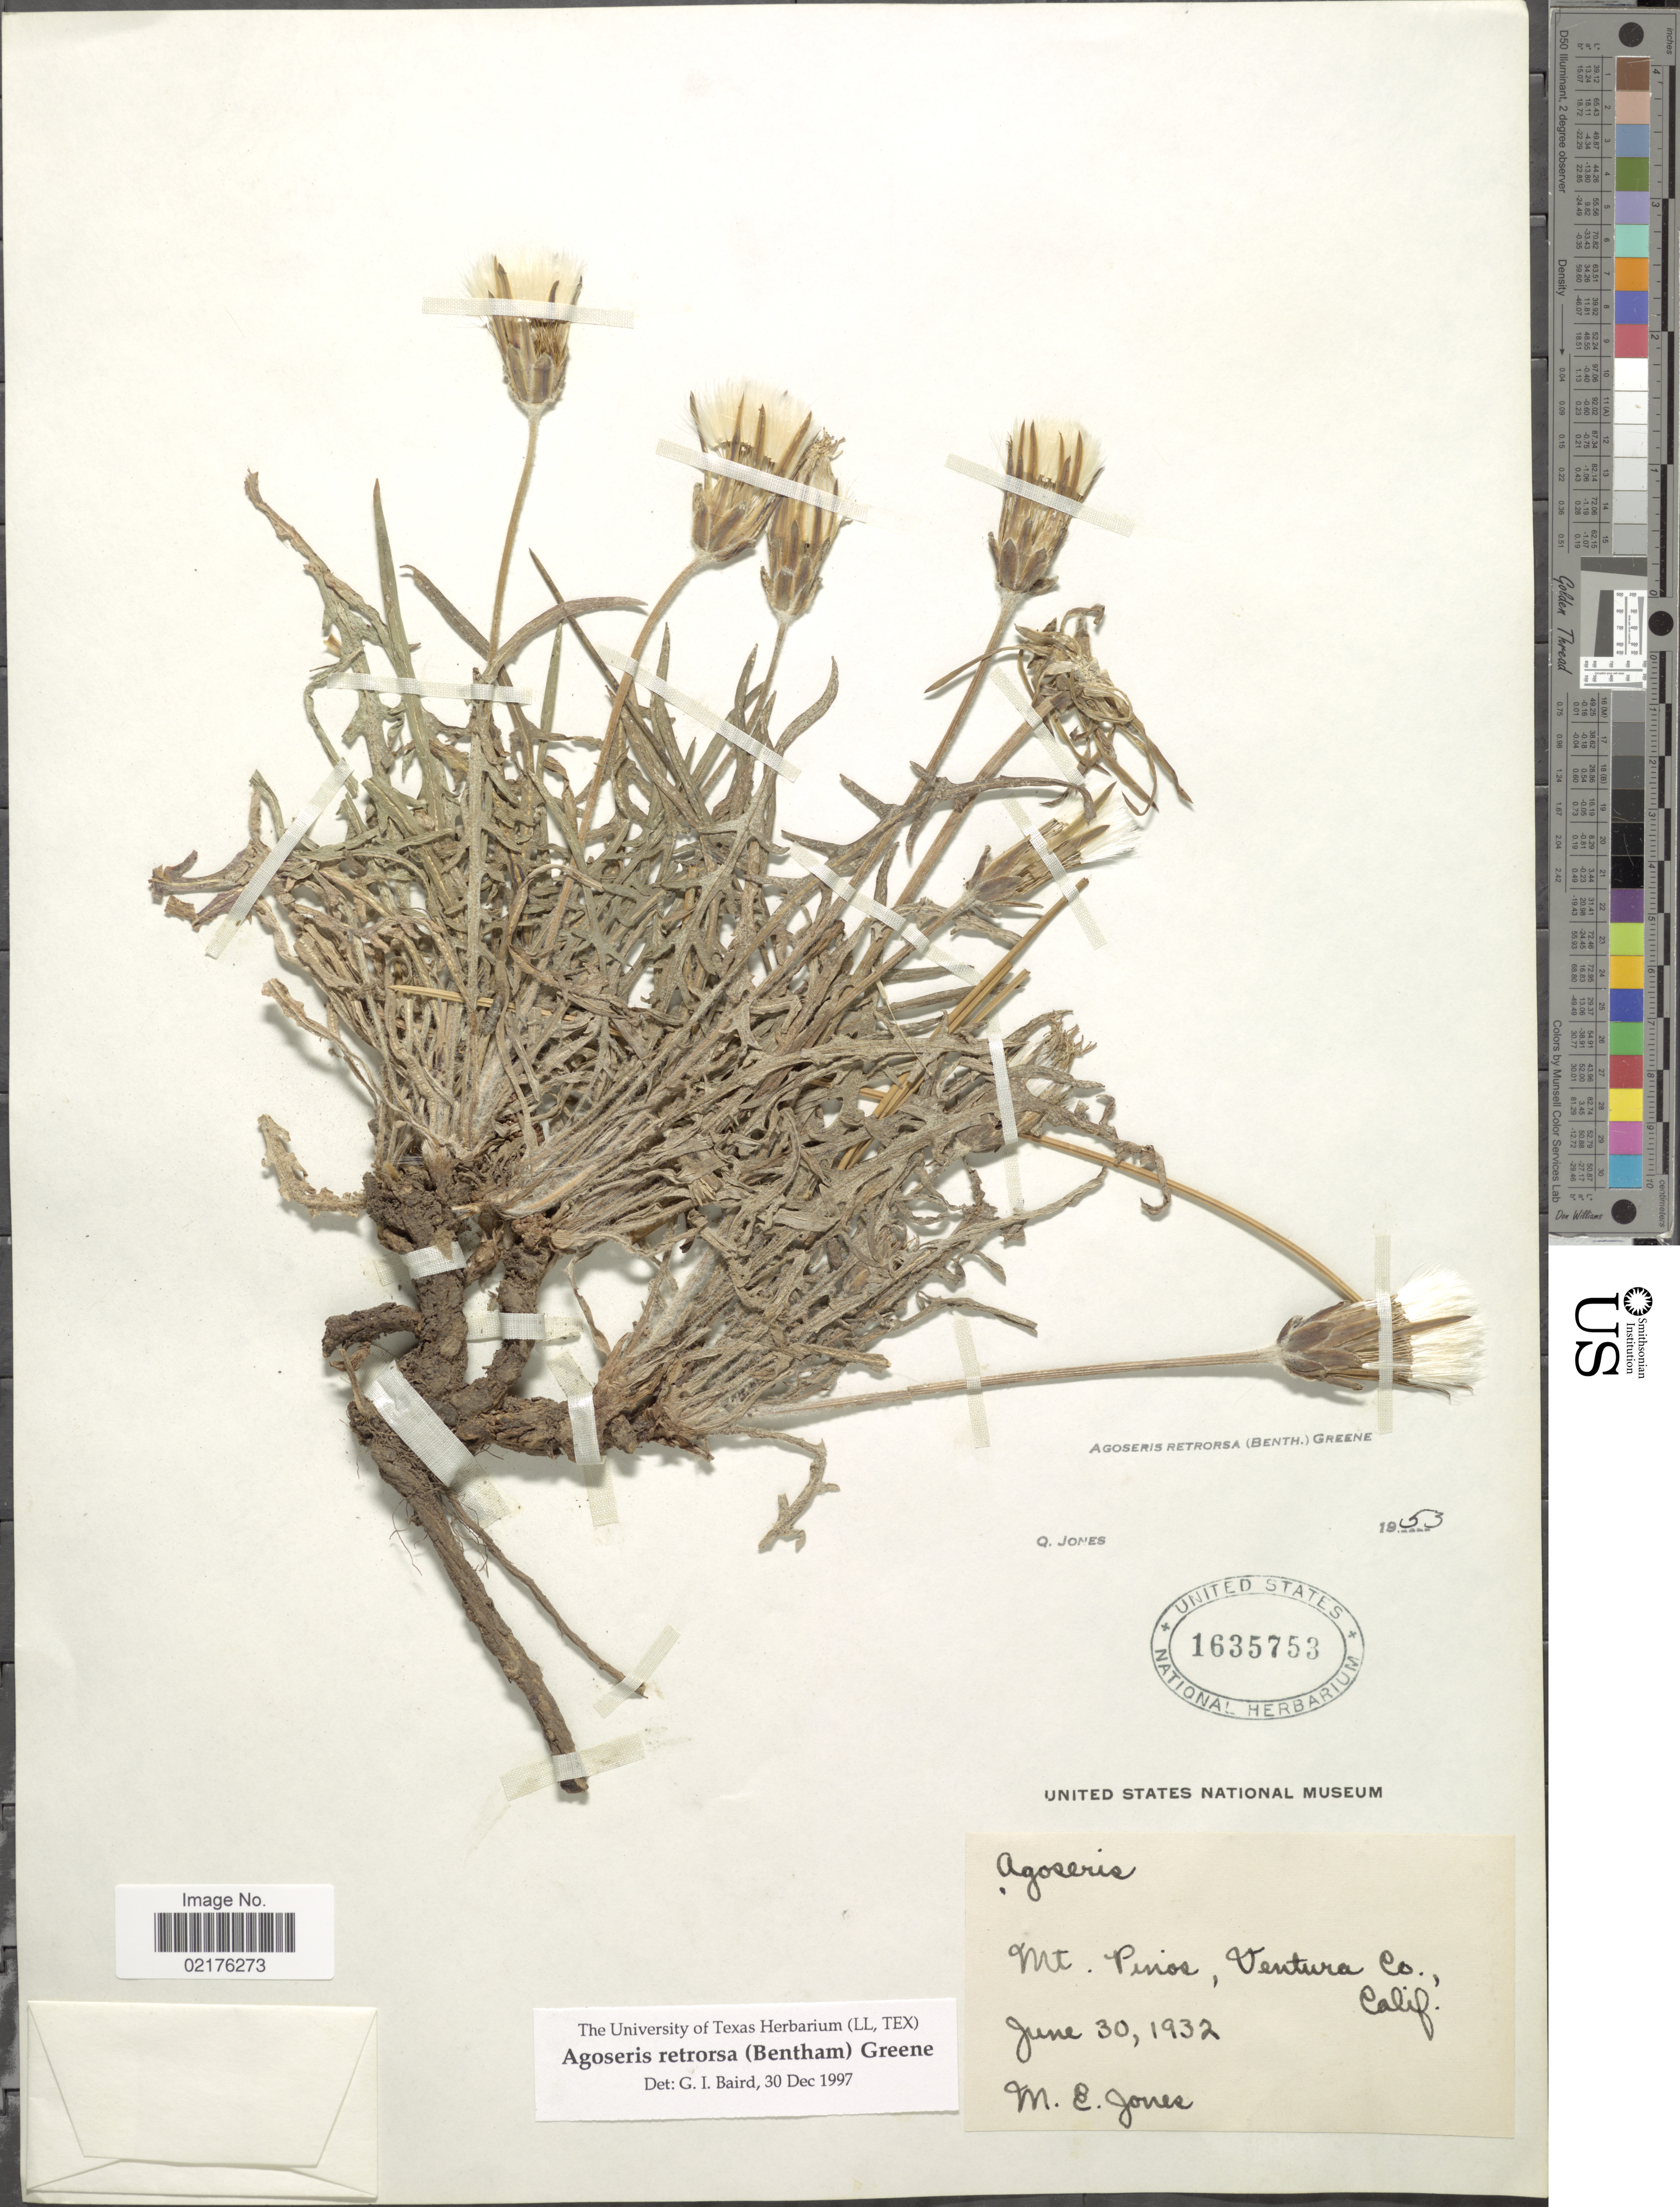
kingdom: Plantae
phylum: Tracheophyta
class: Magnoliopsida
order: Asterales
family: Asteraceae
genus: Agoseris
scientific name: Agoseris retrorsa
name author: (Benth.) Greene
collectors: M. E. Jones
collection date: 1932-06-30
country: United States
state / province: California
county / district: Ventura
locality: Mt. Pinos, Ventura Co. Calif.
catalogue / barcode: US 1635753